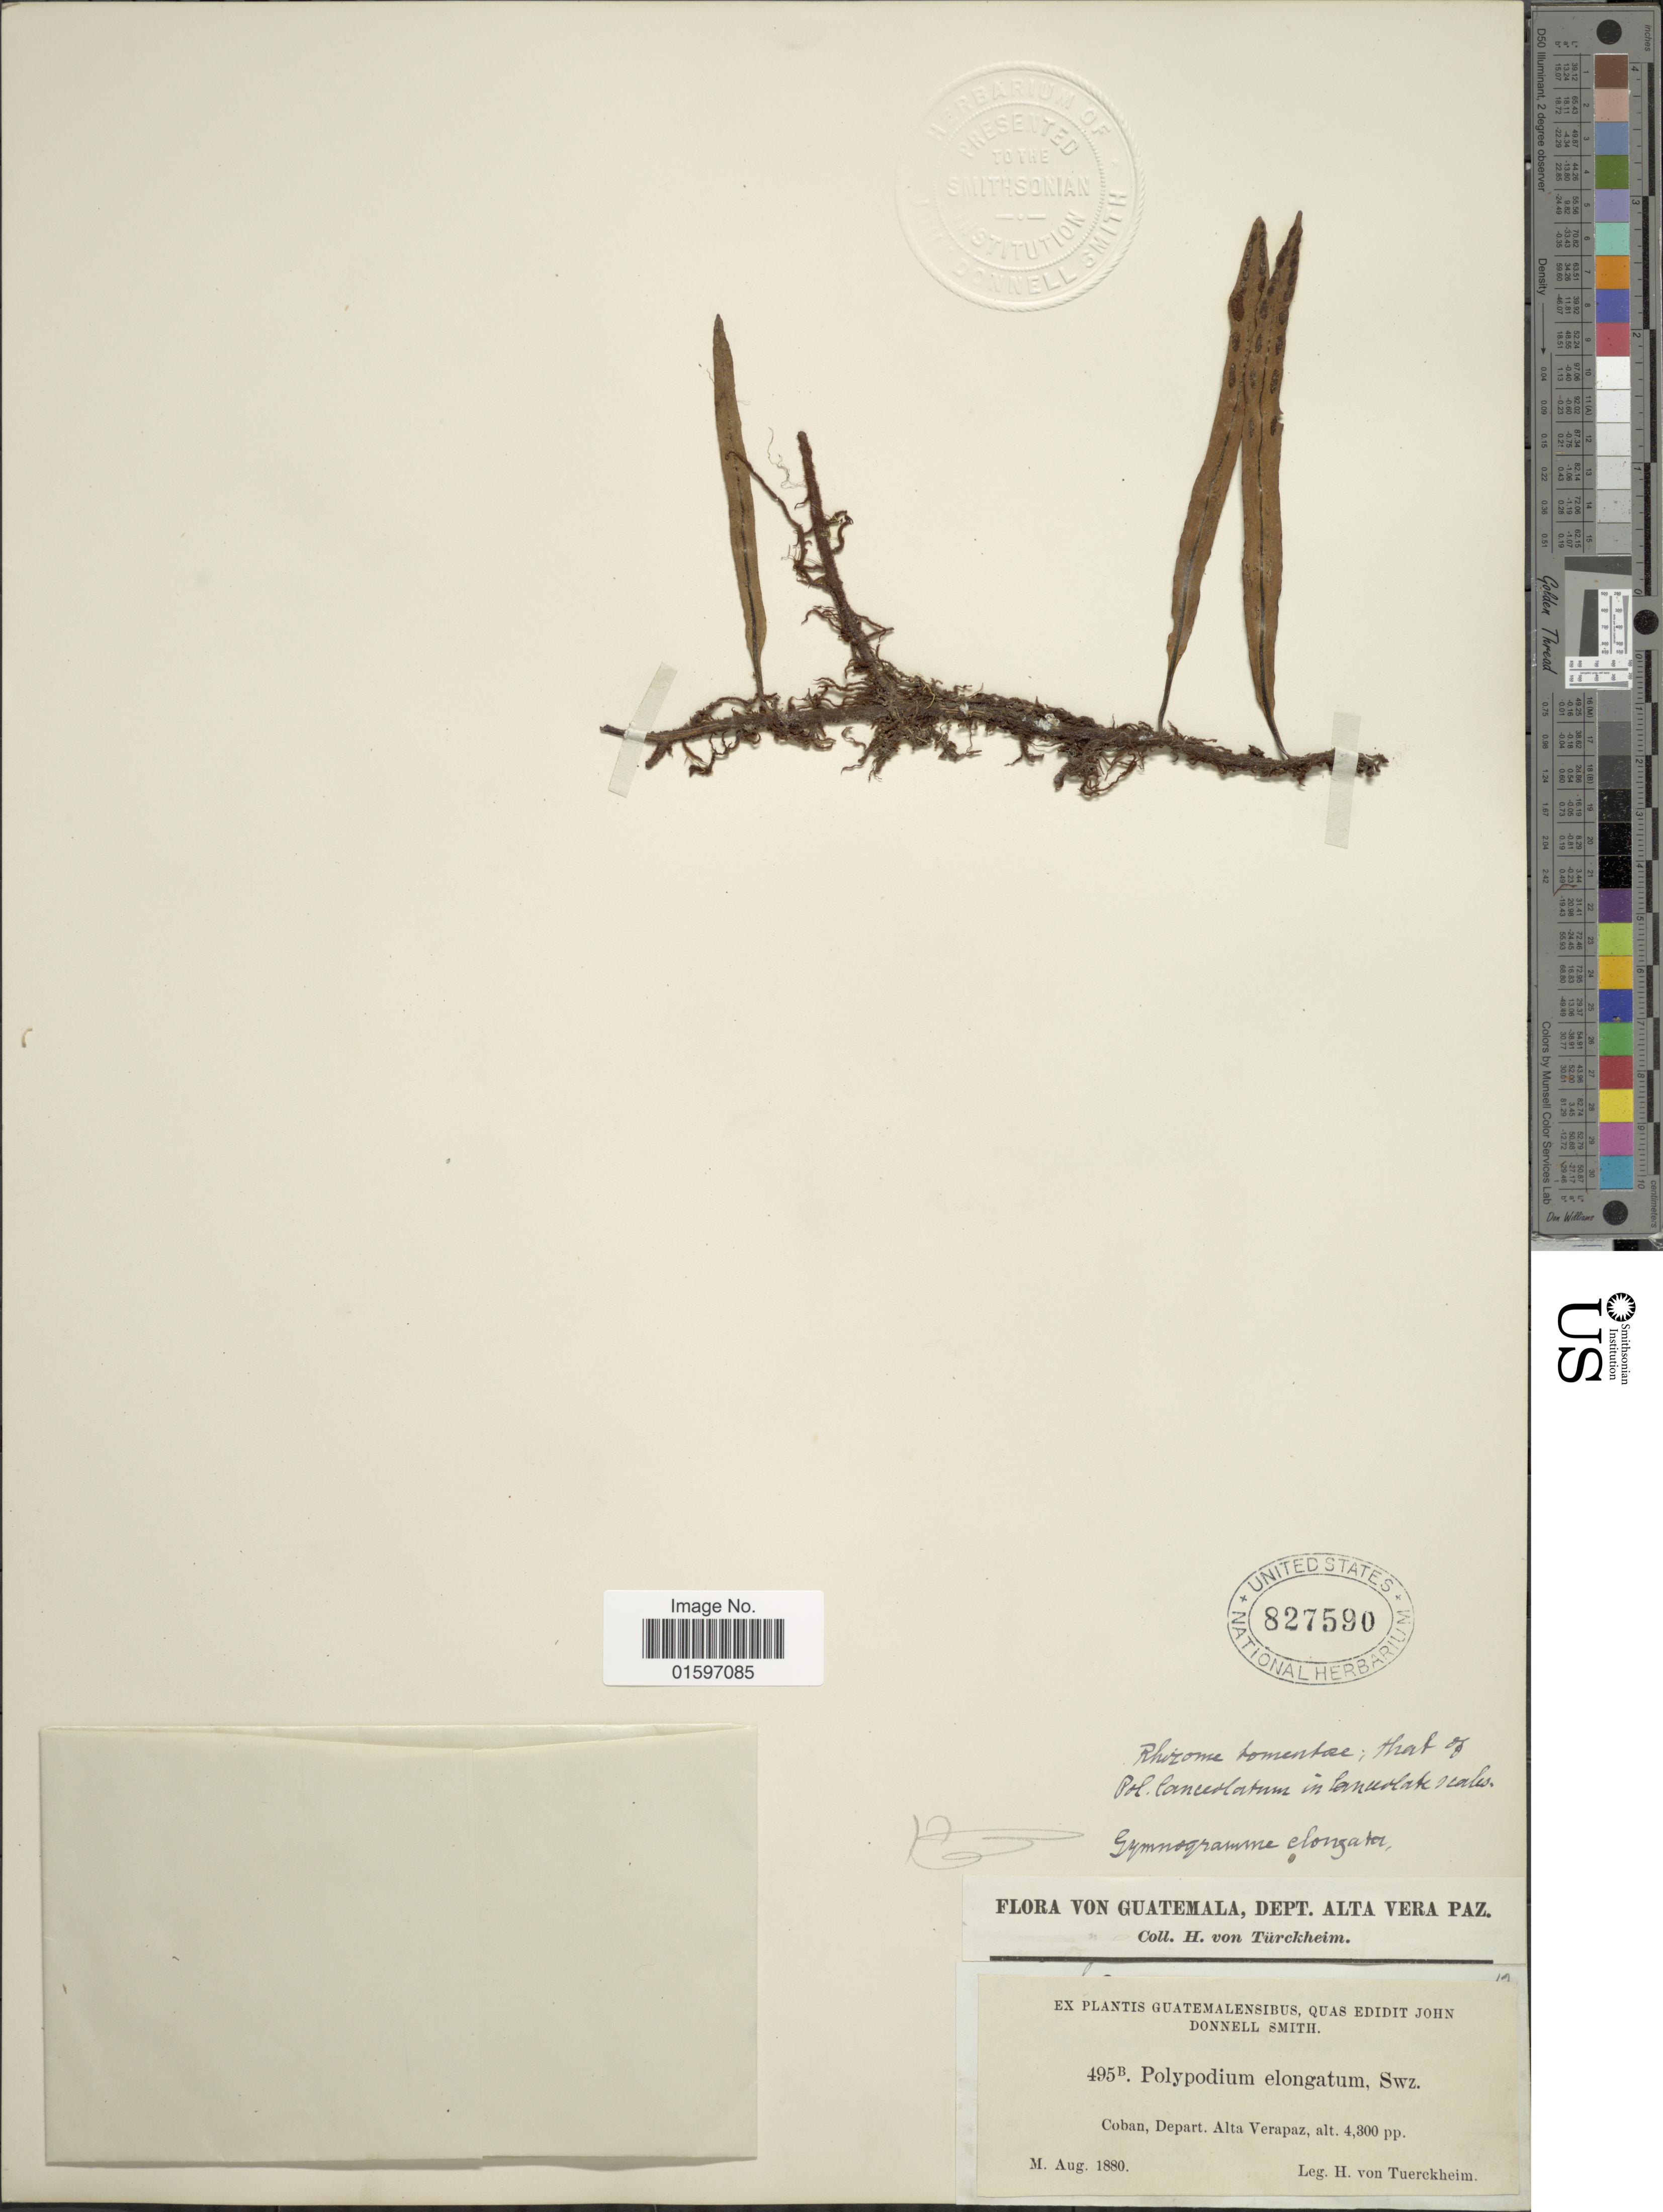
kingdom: Plantae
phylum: Tracheophyta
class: Polypodiopsida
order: Polypodiales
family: Polypodiaceae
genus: Pleopeltis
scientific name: Pleopeltis astrolepis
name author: (Liebm.) E. Fourn.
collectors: H. von Türckheim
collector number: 495B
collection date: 1880-08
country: Guatemala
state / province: Alta Verapaz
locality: Guatemala, Coban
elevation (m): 1311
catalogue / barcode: US 827590